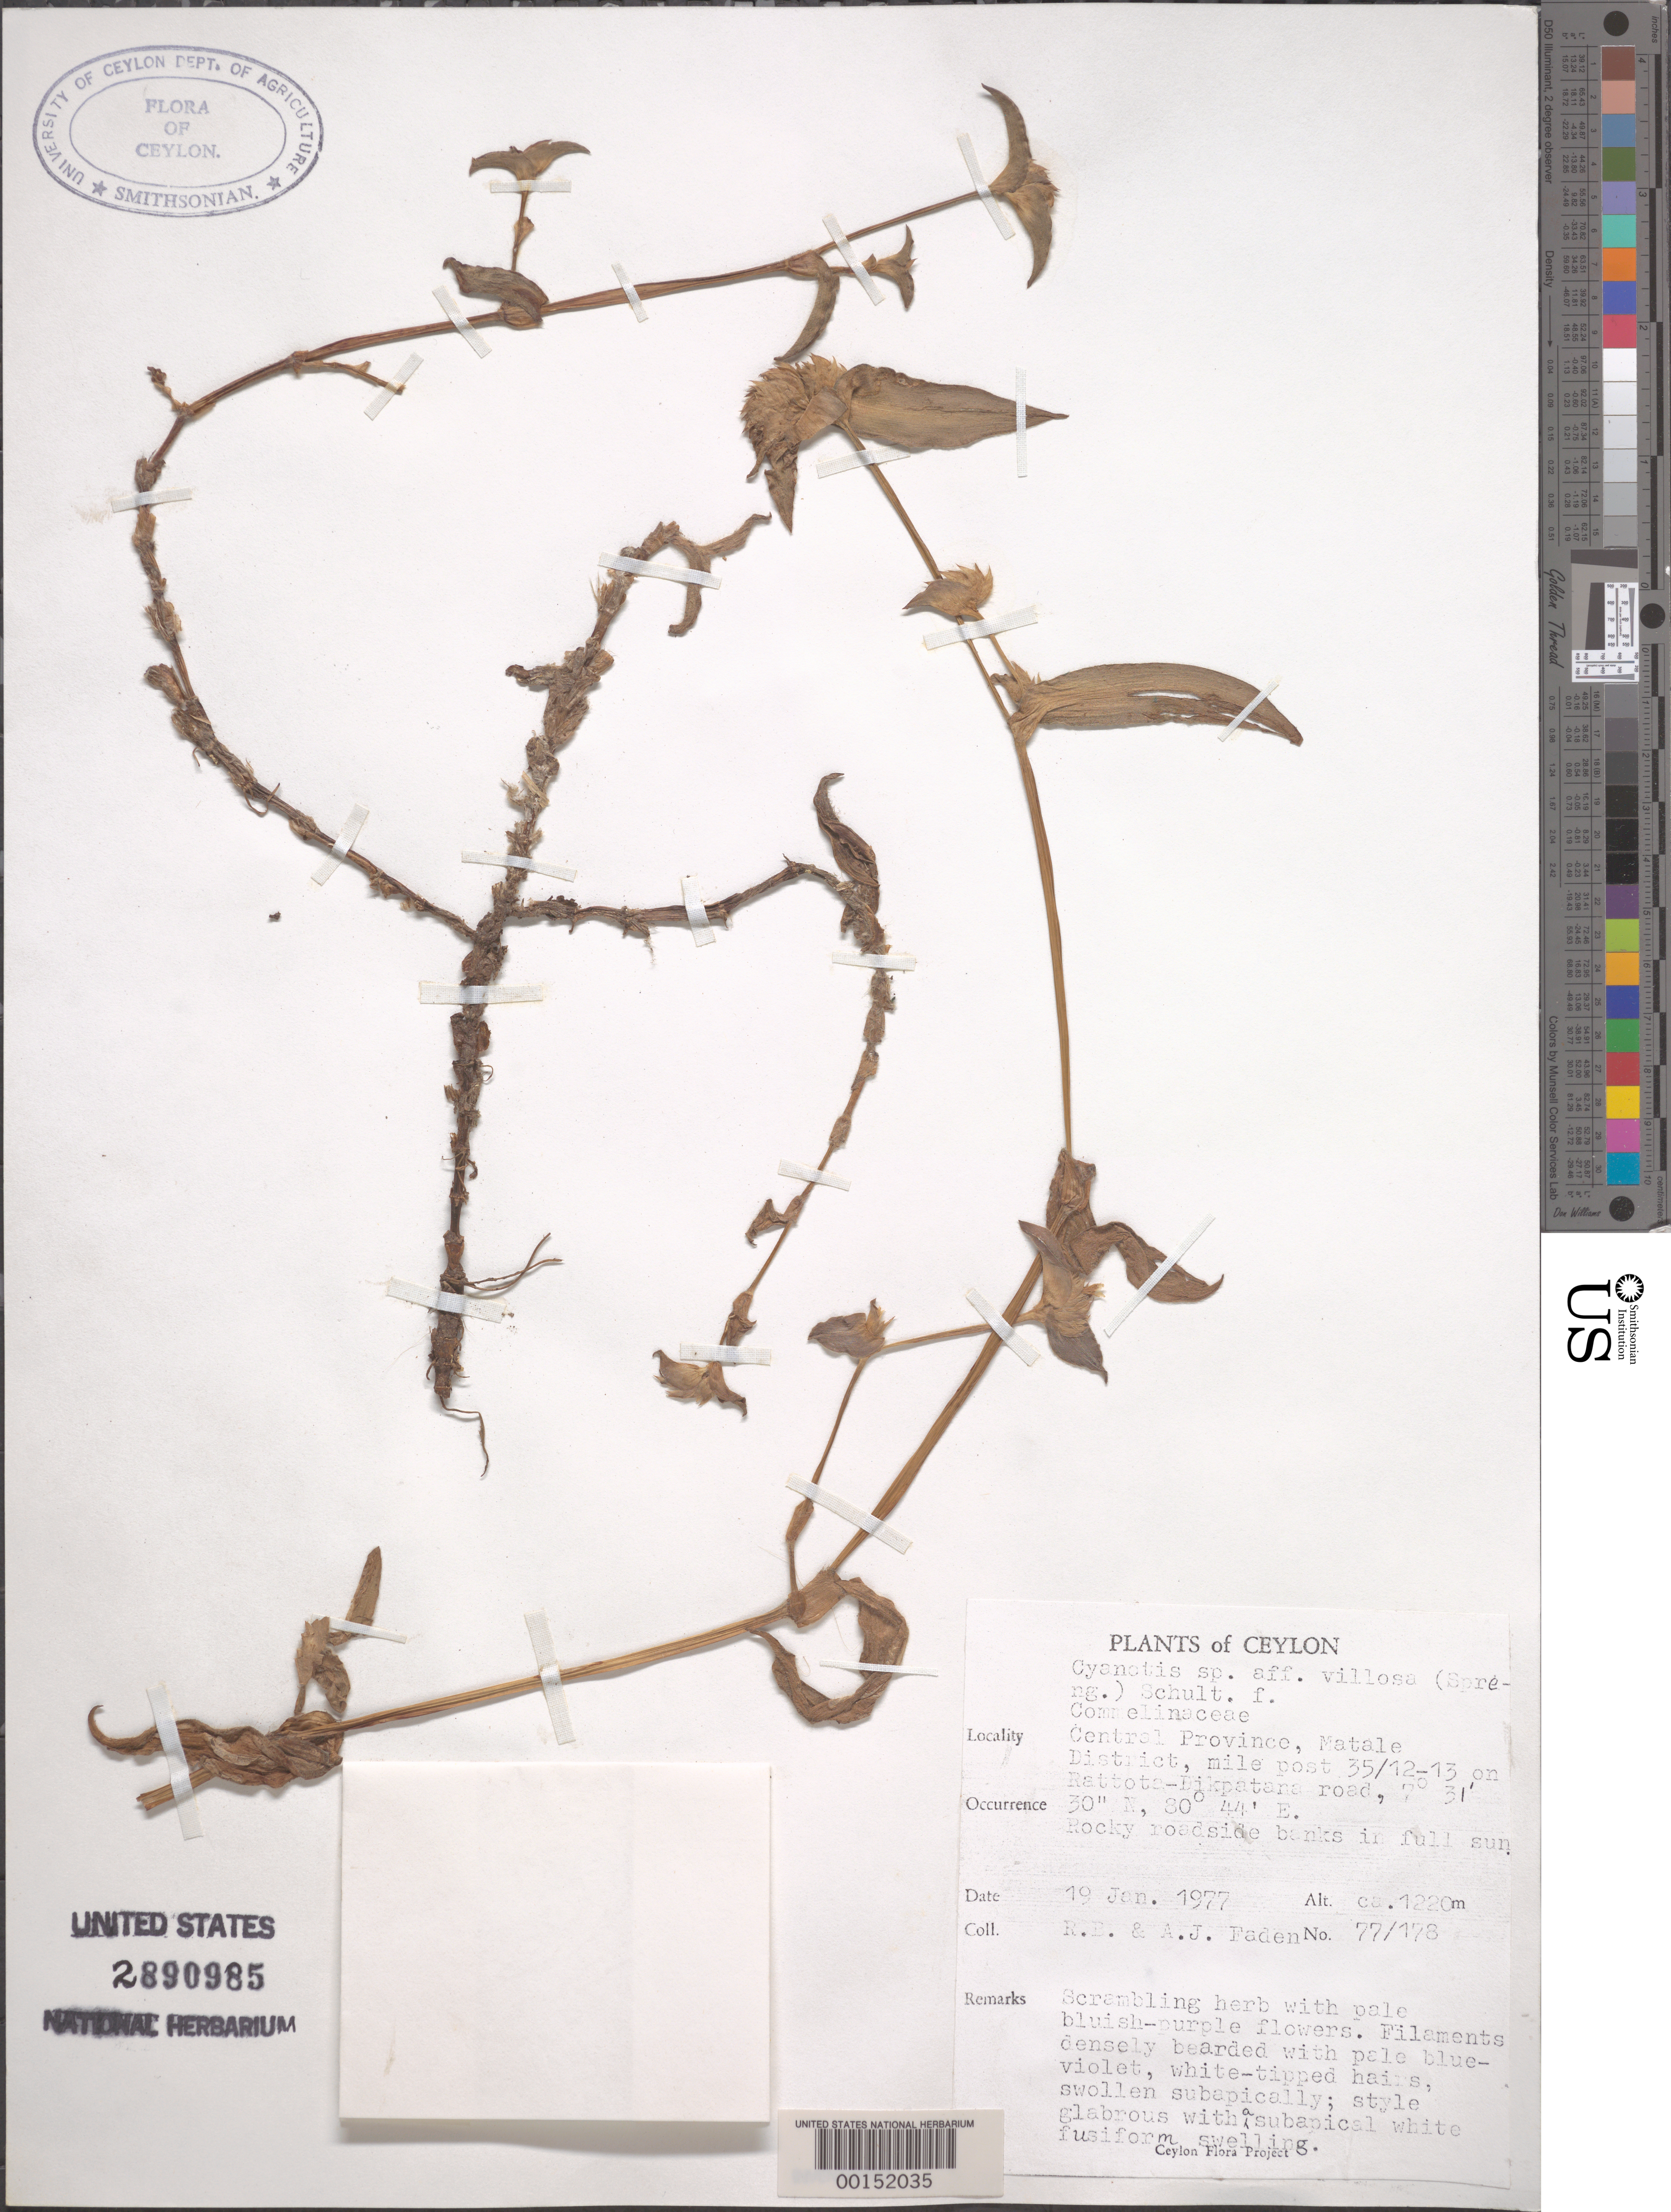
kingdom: Plantae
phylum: Tracheophyta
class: Liliopsida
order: Commelinales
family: Commelinaceae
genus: Cyanotis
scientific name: Cyanotis villosa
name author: (Spreng.) Schult. & Schult. f.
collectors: R. B. Faden & A. J. Faden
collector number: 77/178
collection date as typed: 19 Jan 1977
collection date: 1977-01-19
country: Sri Lanka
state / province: Central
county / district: Matale Dist.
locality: Rattota-dikpatana road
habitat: Rocky roadside banks, full sun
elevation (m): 1220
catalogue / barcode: US 2890985